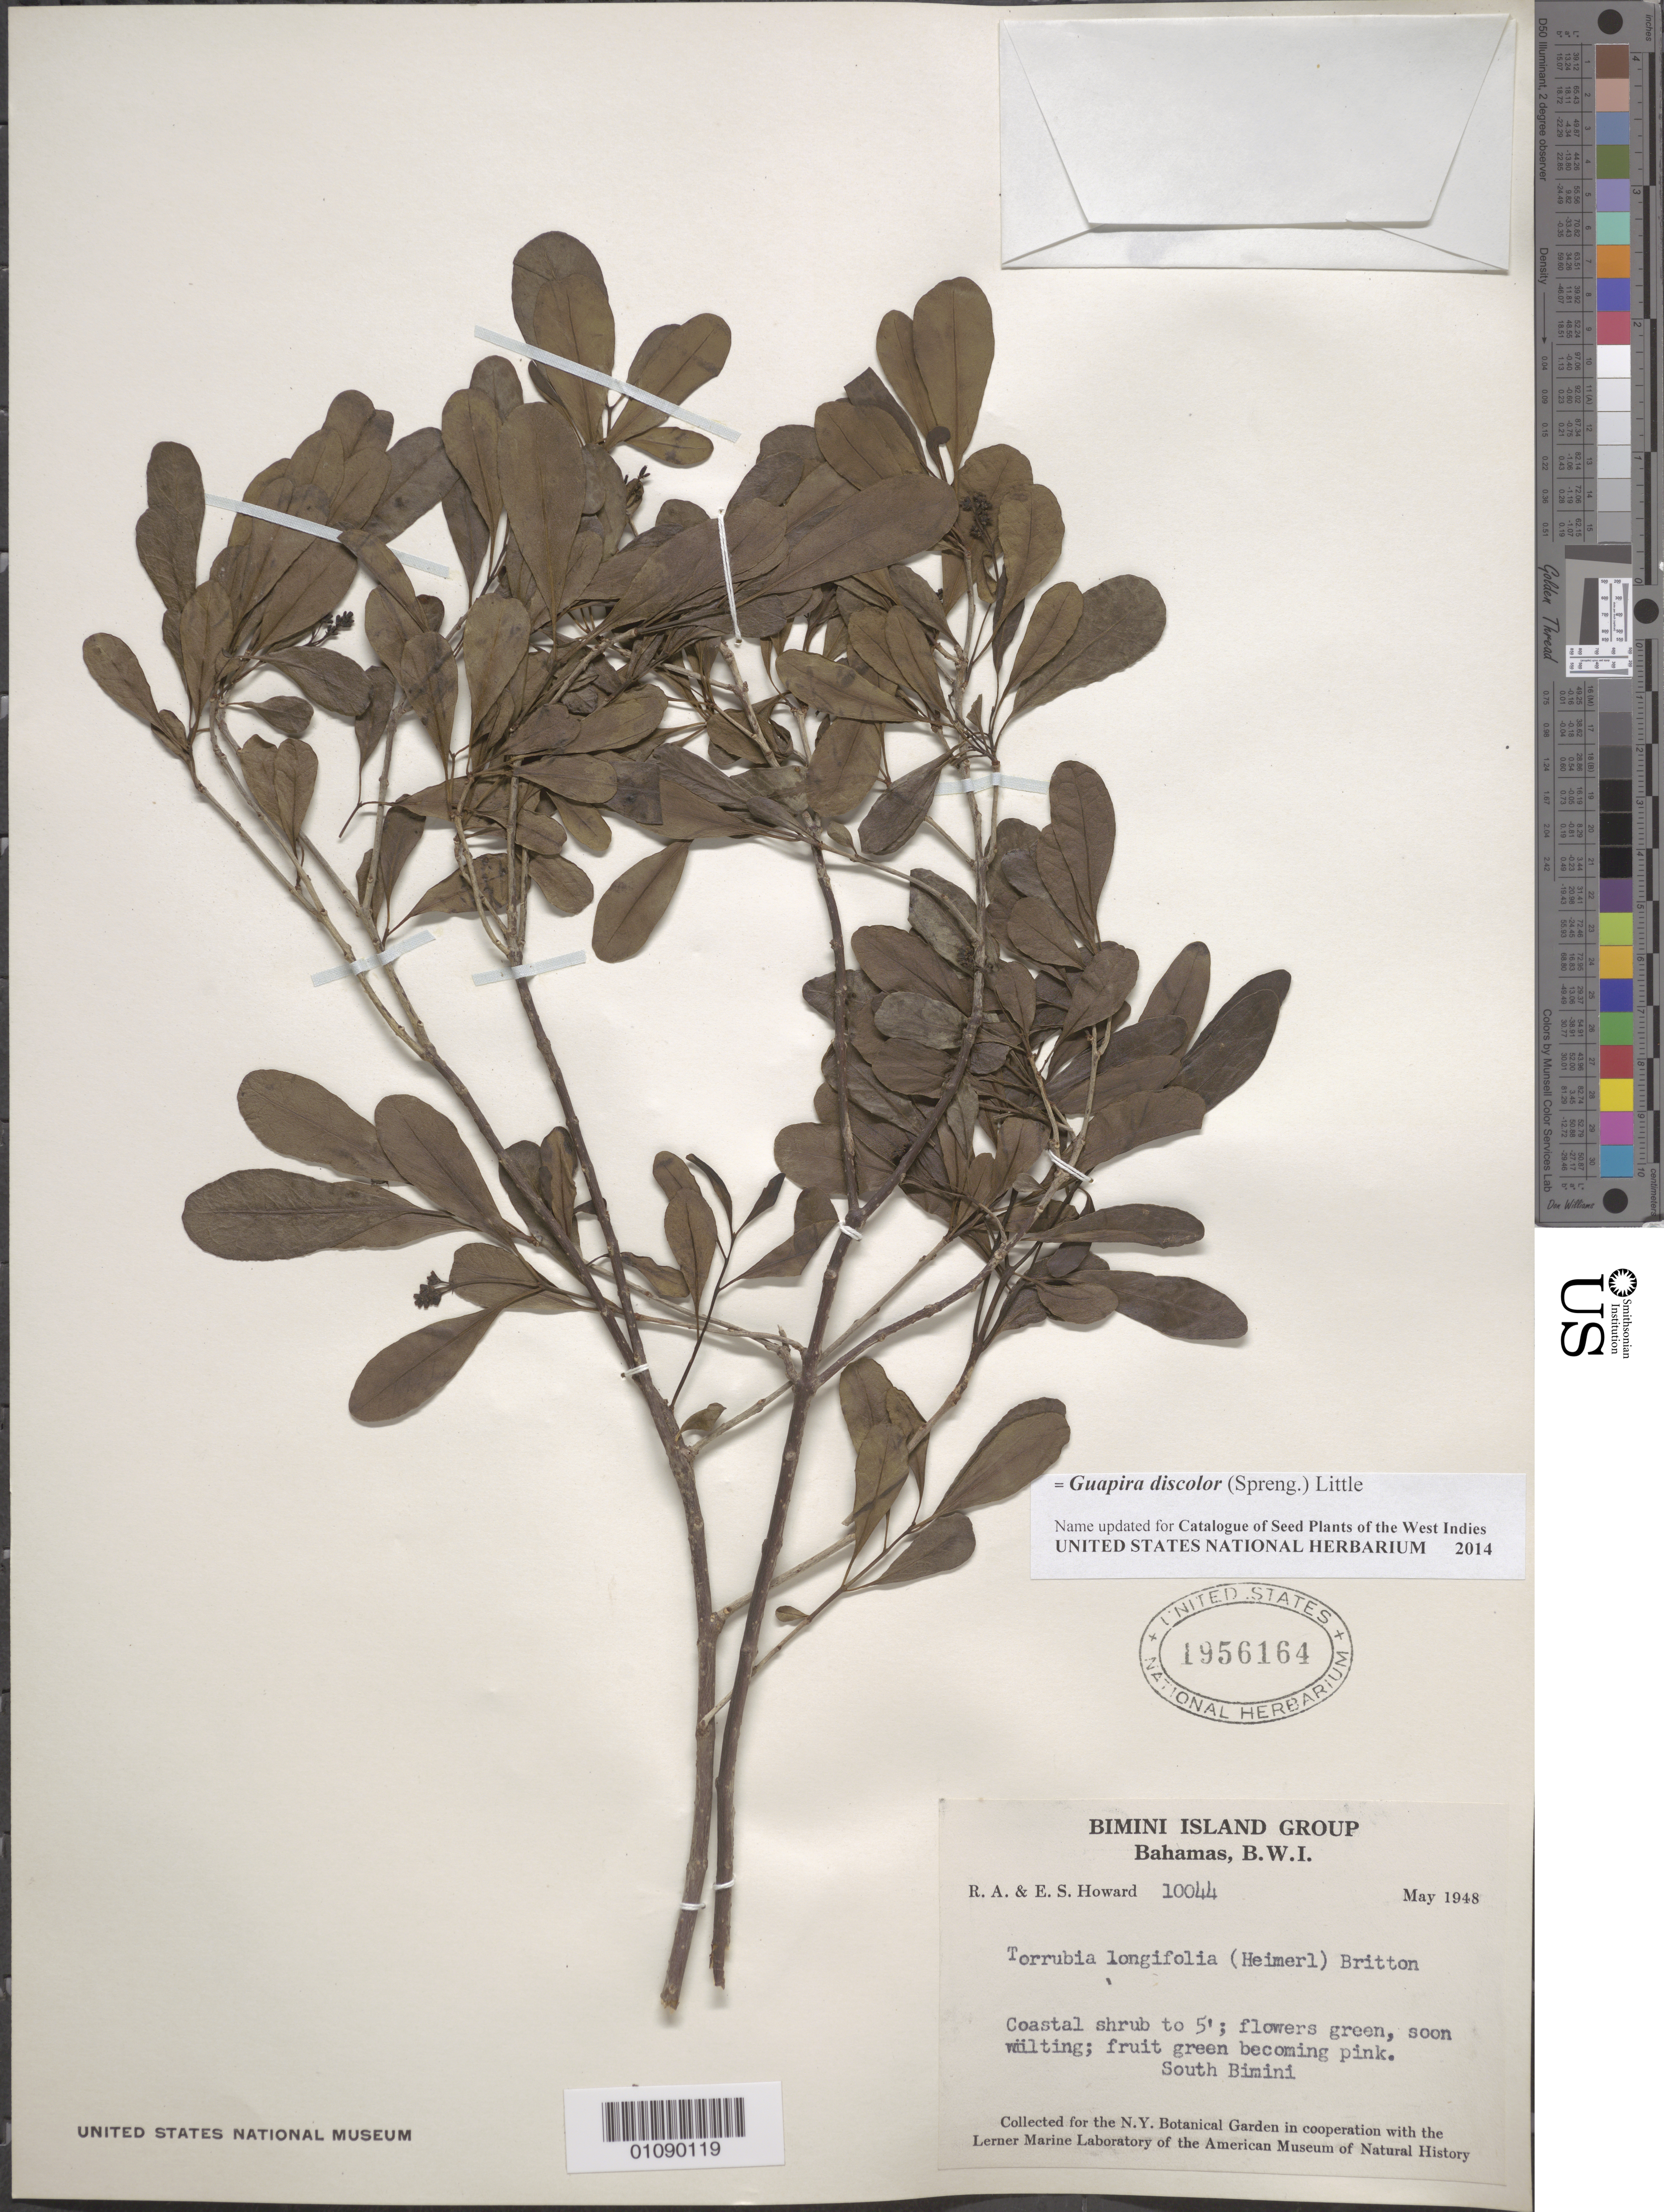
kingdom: Plantae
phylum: Tracheophyta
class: Magnoliopsida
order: Caryophyllales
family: Nyctaginaceae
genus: Guapira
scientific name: Guapira discolor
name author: (Spreng.) Little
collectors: E. S. Howard & R. A. Howard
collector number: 10044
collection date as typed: May 1948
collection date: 1948-05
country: Bahamas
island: South Bimini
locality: South Bimini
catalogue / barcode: US 1956164